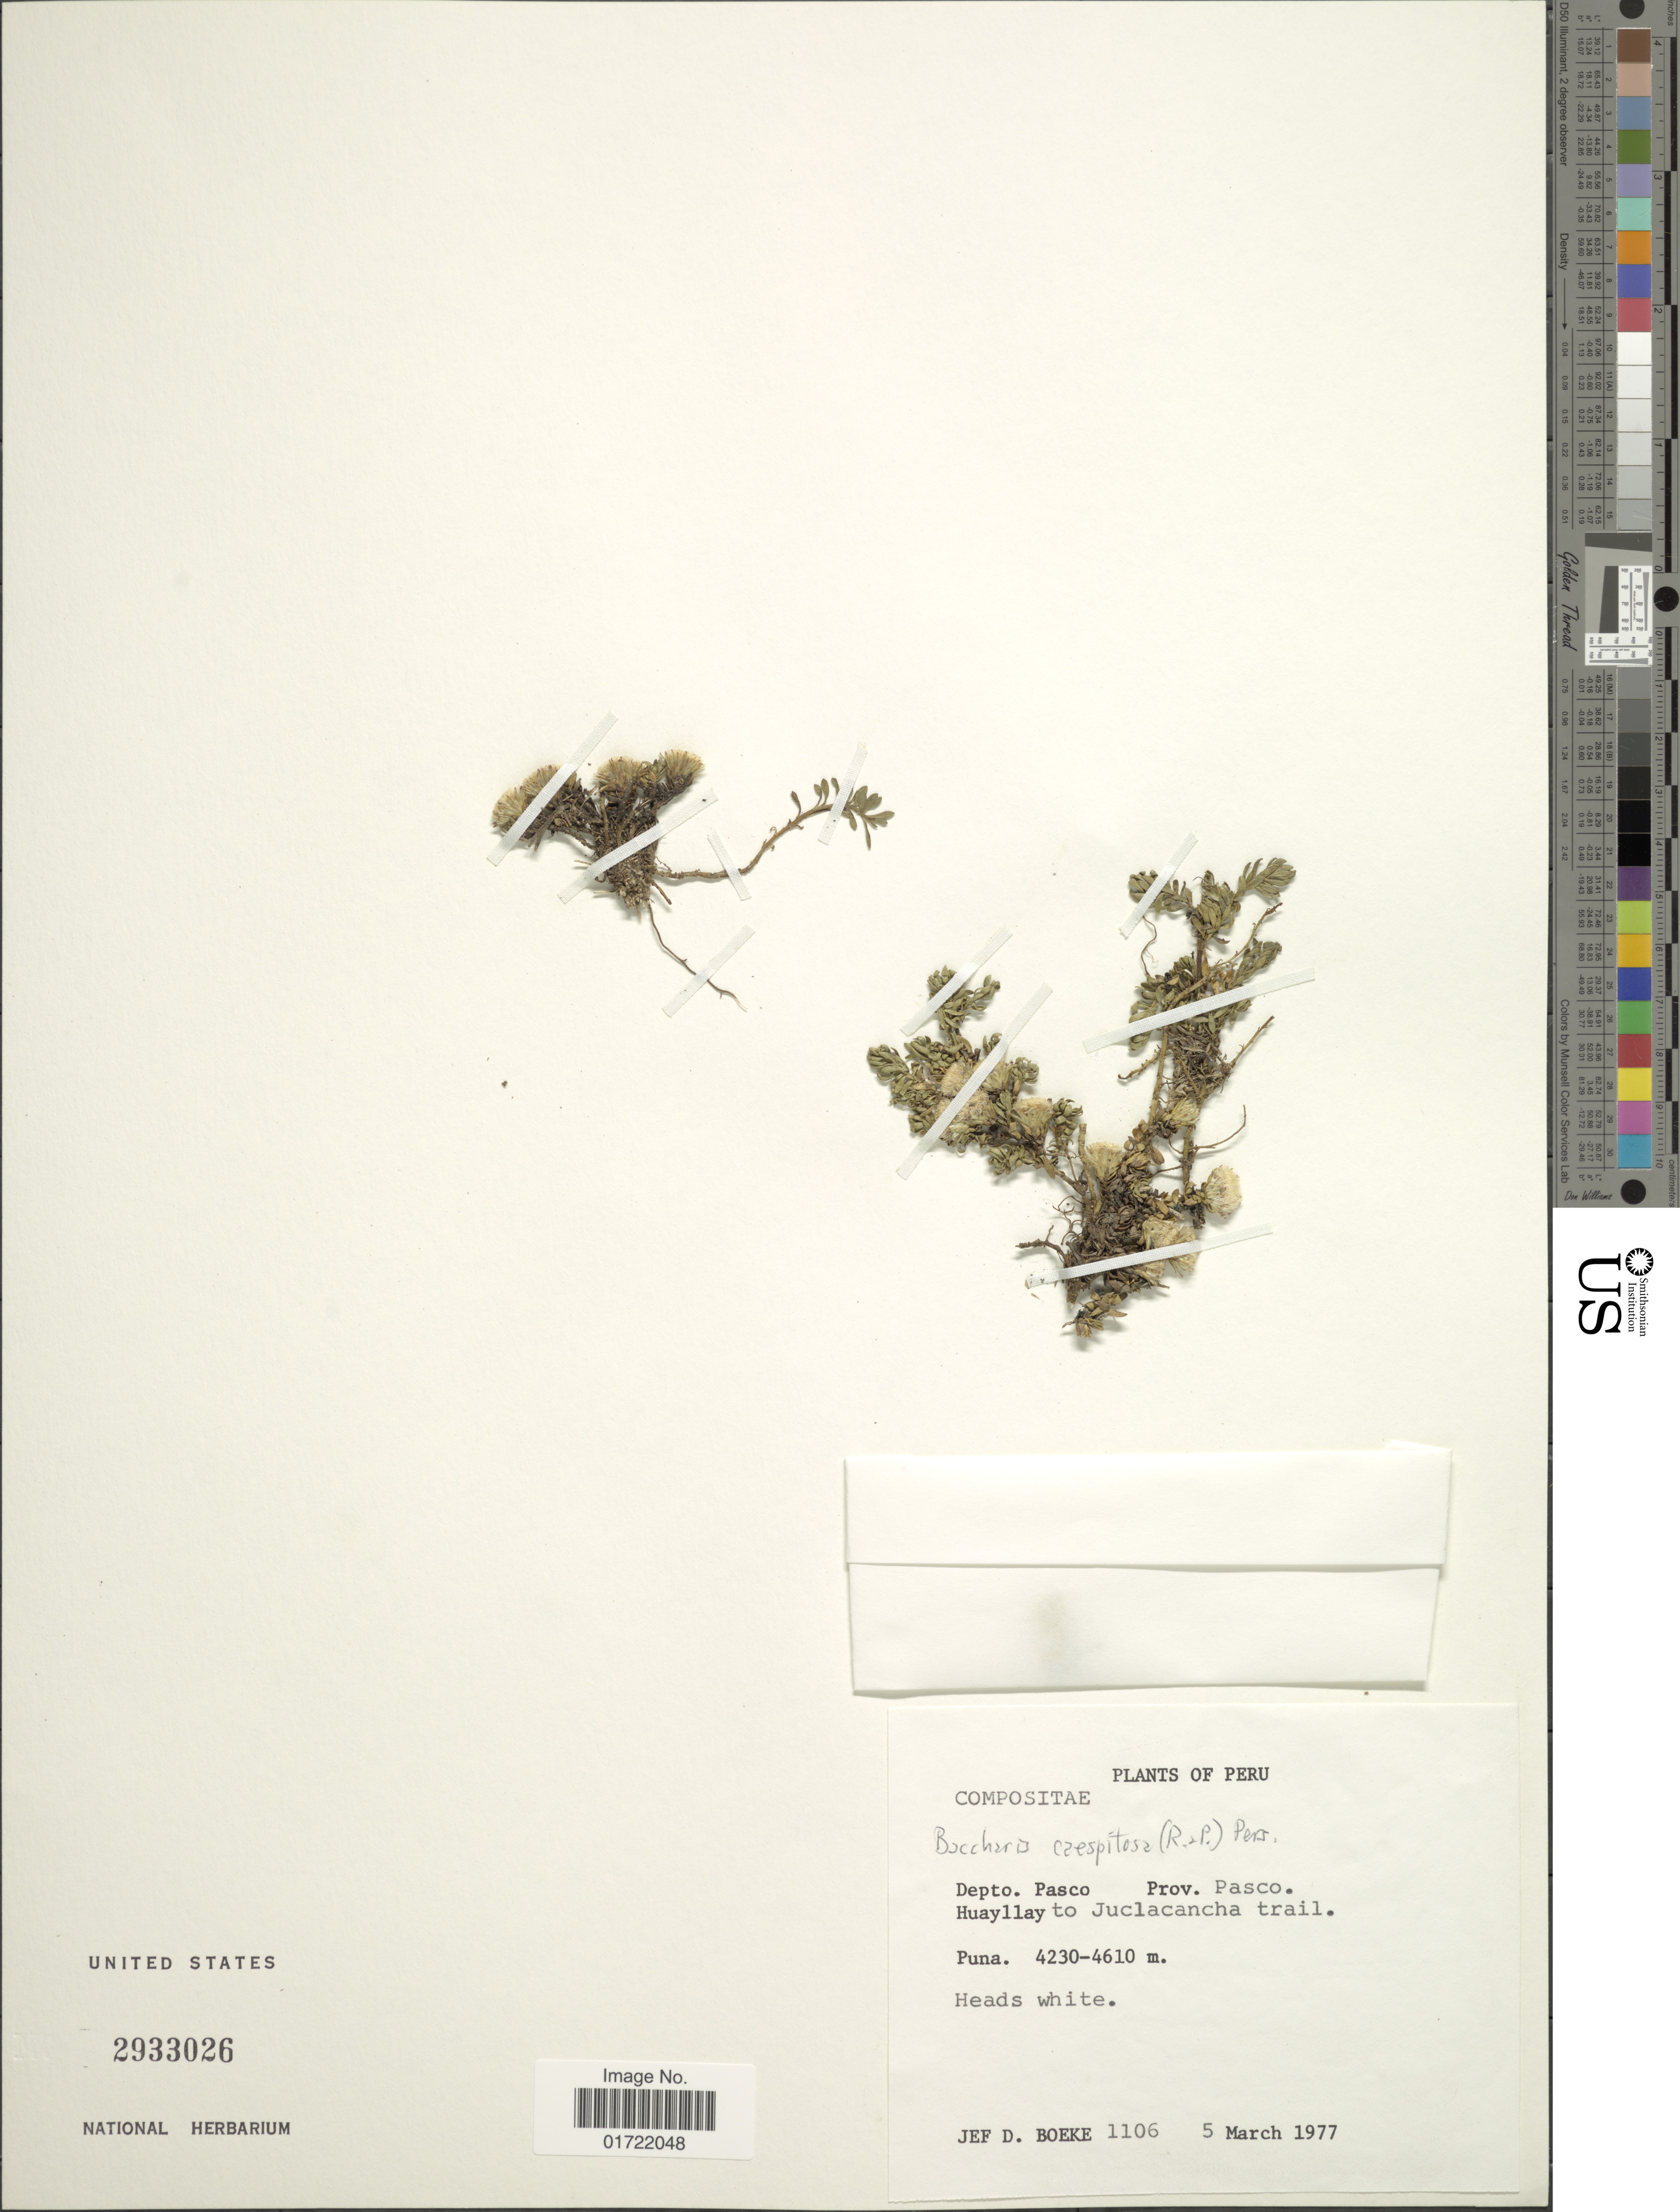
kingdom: Plantae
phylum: Tracheophyta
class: Magnoliopsida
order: Asterales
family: Asteraceae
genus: Baccharis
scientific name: Baccharis caespitosa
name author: (Ruiz & Pav.) Pers.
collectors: J. D. Boeke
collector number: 1106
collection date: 1977-03-05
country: Peru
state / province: Pasco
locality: Depto. Pasco, Prov. Pasco, Huayllay to Juclacancha trail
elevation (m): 4230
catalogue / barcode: US 2933026